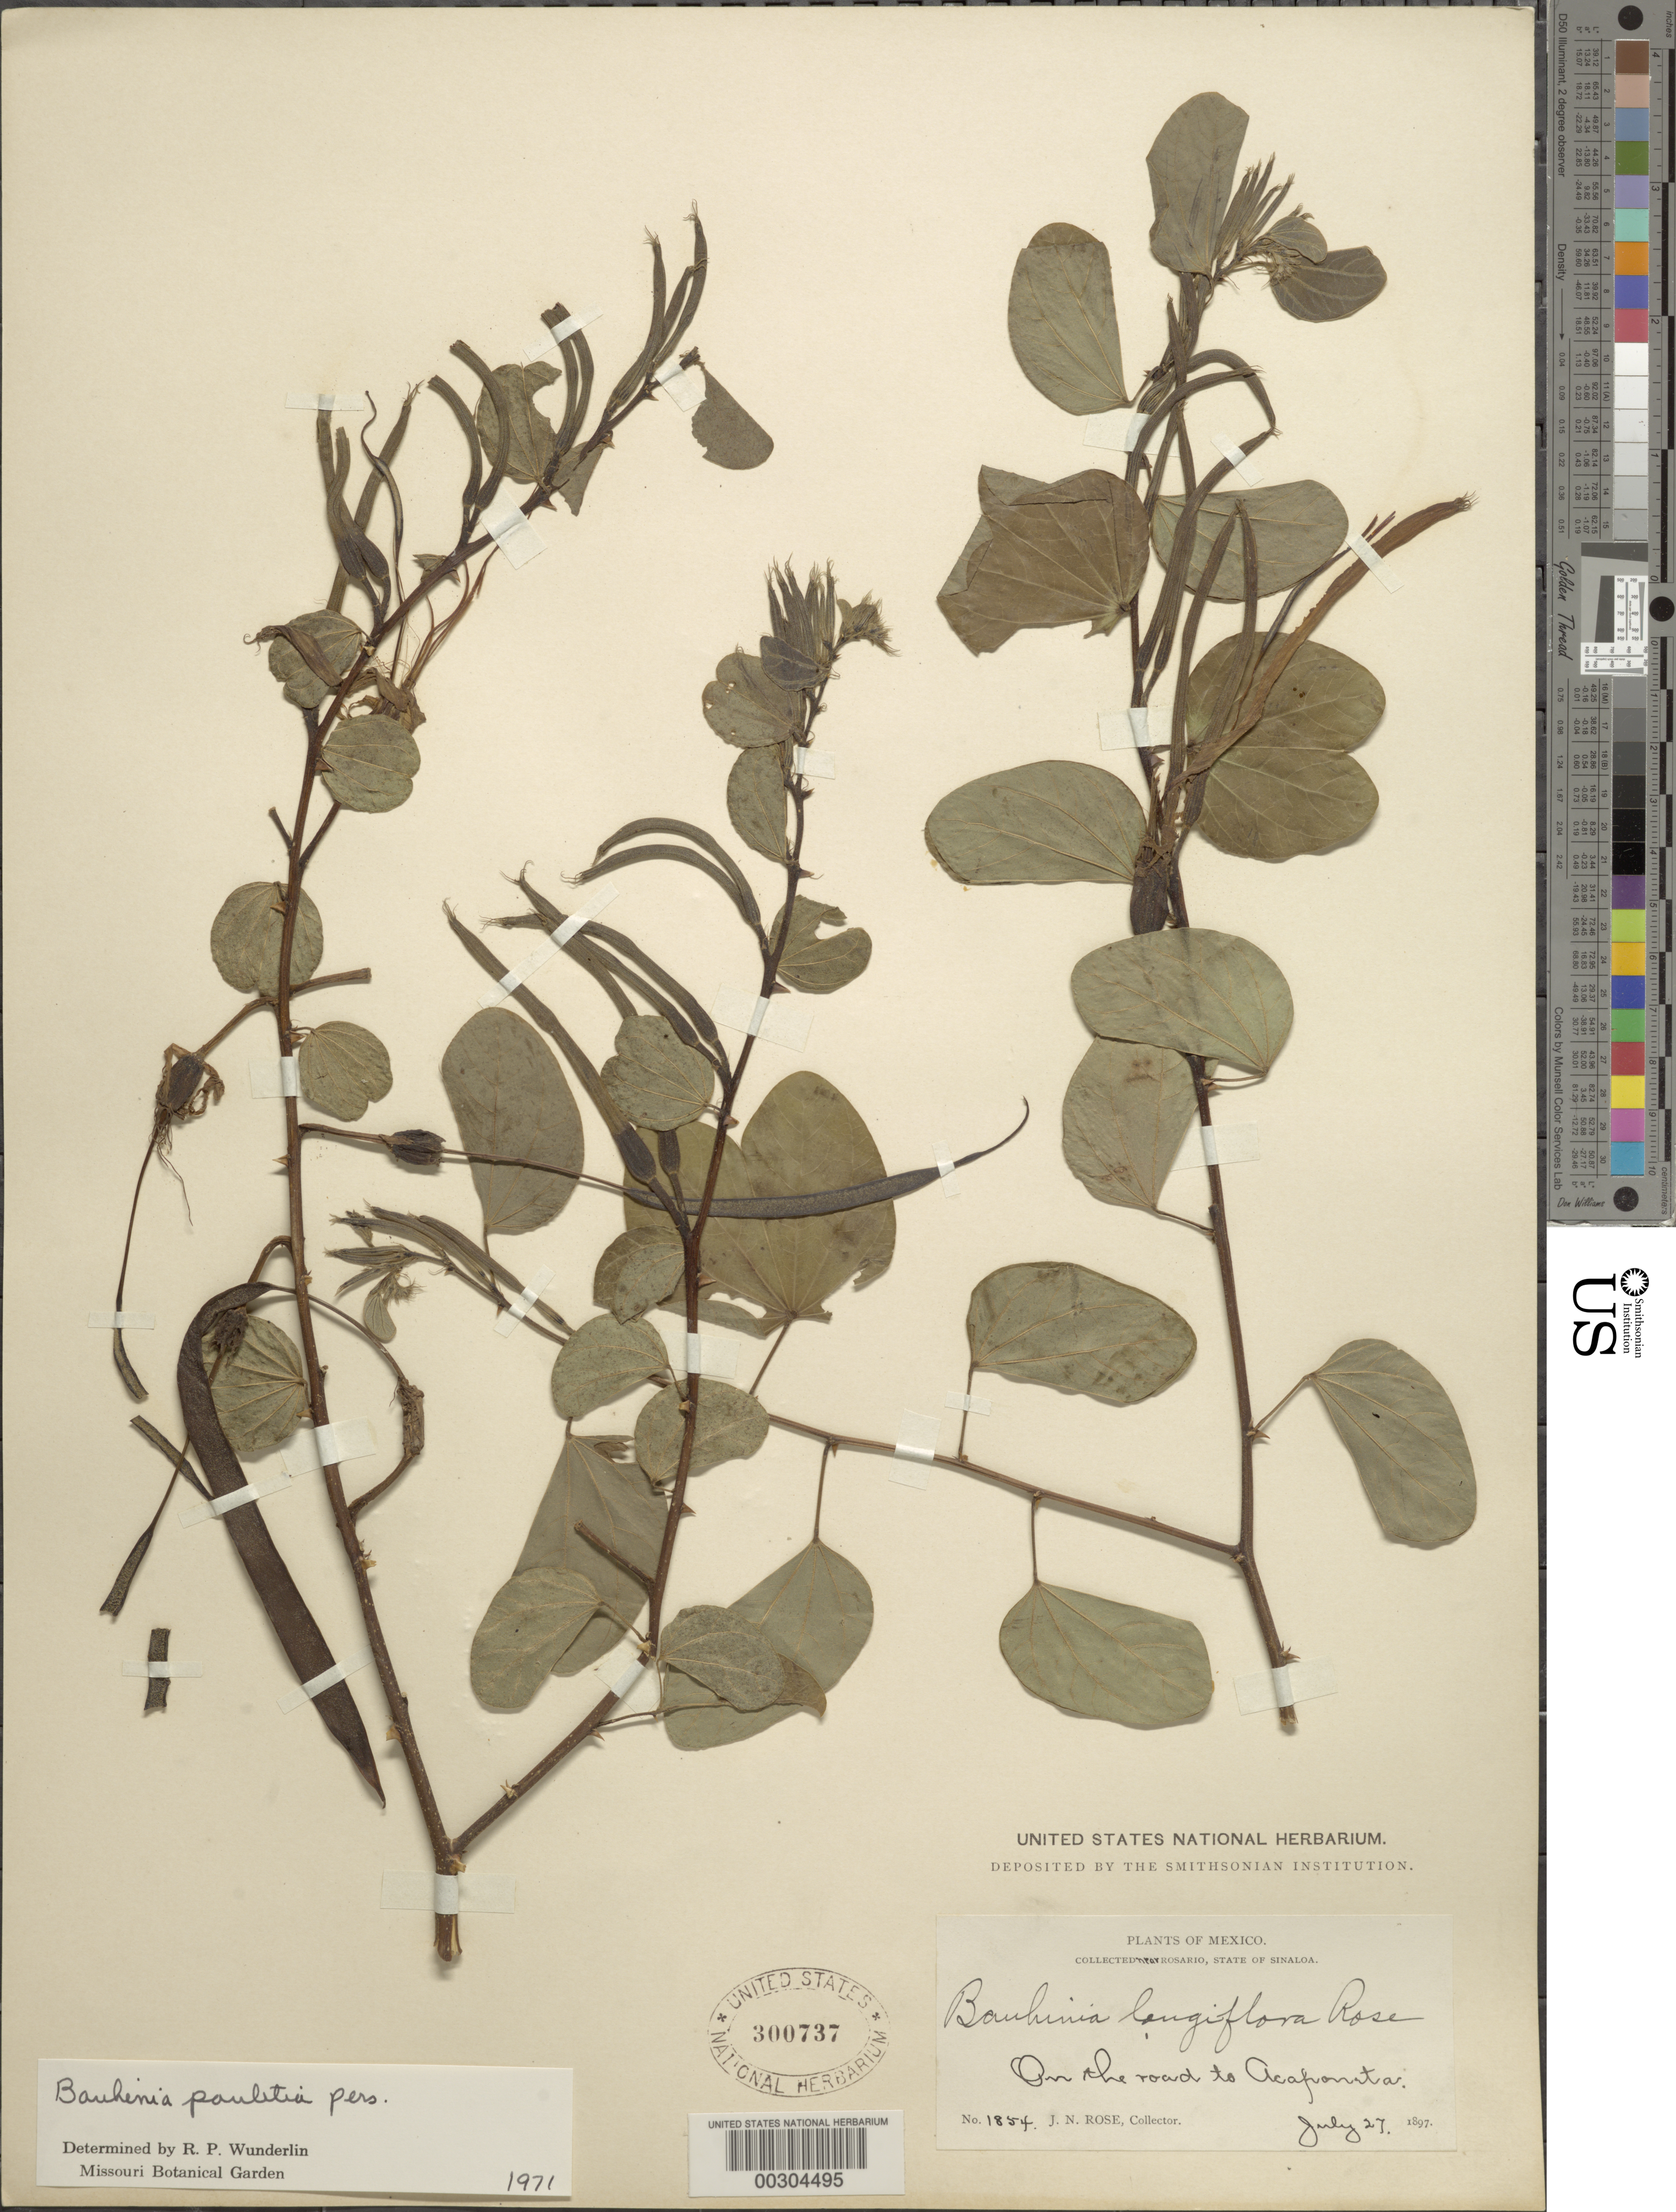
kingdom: Plantae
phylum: Tracheophyta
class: Magnoliopsida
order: Fabales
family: Fabaceae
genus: Bauhinia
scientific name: Bauhinia pauletia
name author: Pers.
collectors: J. N. Rose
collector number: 1854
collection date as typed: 27 Jul 1897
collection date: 1897-07-27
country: Mexico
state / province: Sinaloa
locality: Near Rosario, on the road to Acaponeta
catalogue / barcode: US 300737